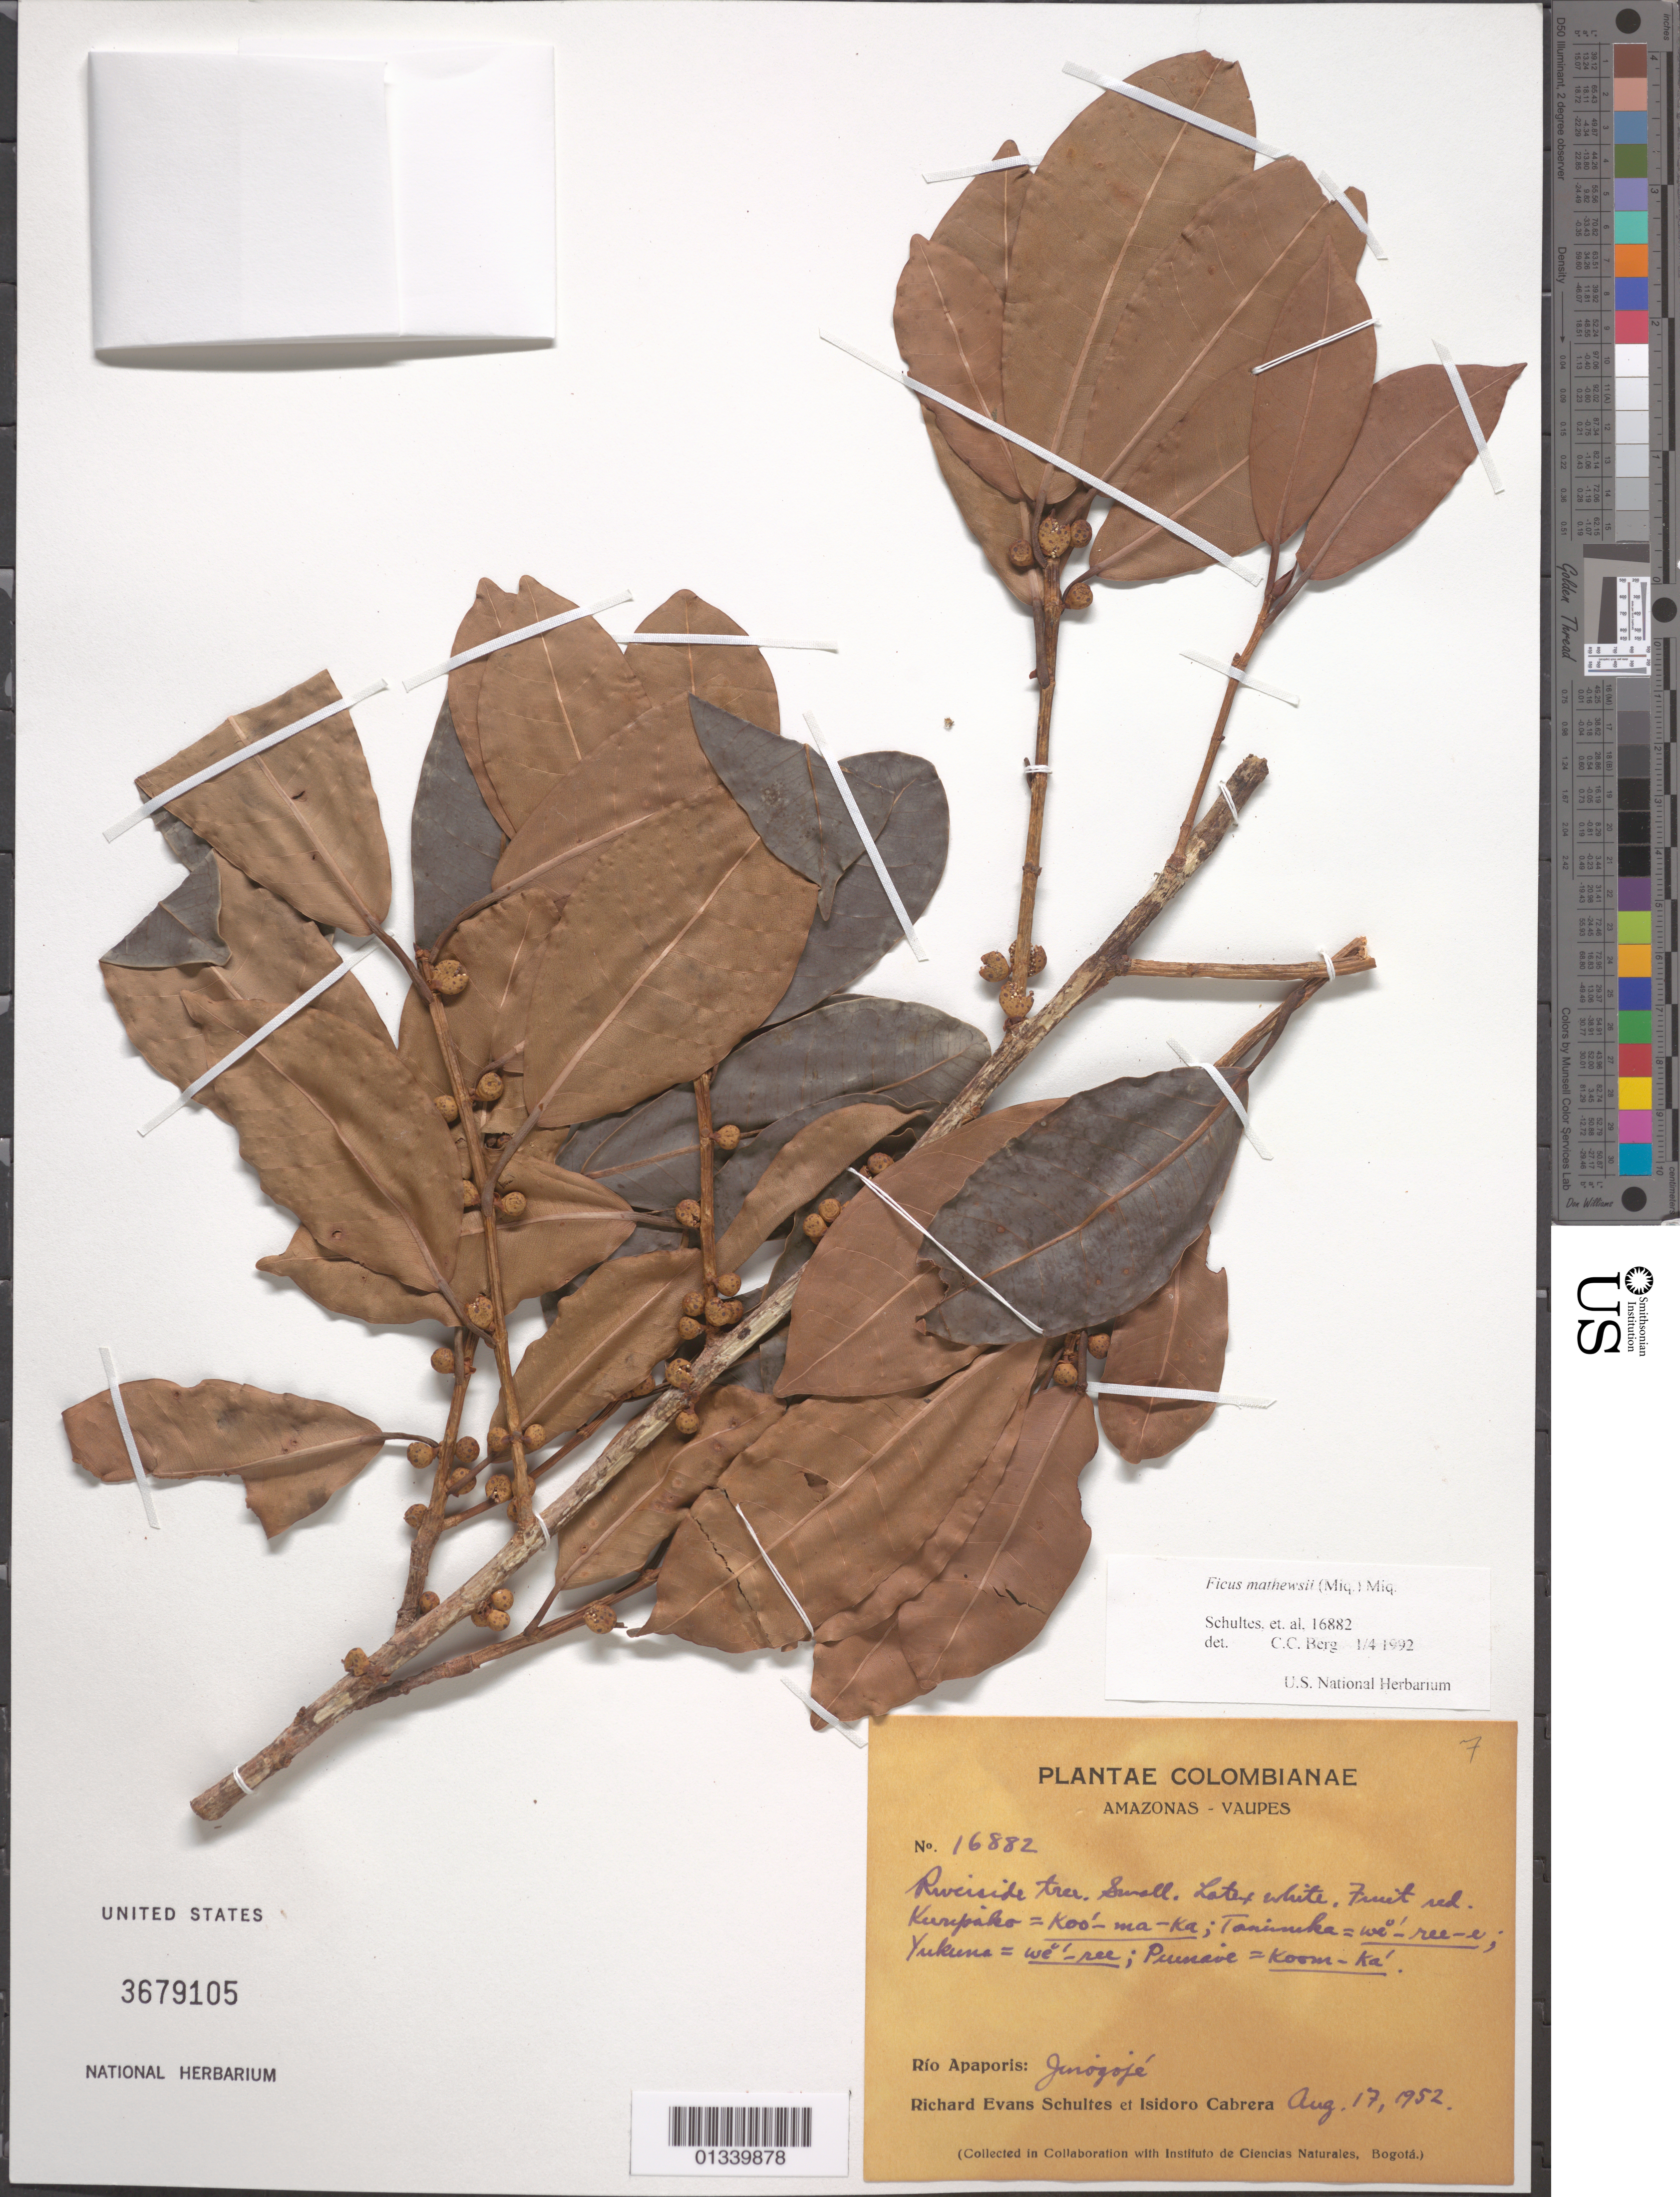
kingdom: Plantae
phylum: Tracheophyta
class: Magnoliopsida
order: Rosales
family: Moraceae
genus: Ficus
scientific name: Ficus mathewsii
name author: (Miq.) Miq.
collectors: R. E. Schultes & I. Cabrera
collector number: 16882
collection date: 1952-08-17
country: Colombia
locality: Amazonas - Vaupes. Río Apaporis: Jinogojé.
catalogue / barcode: US 3679105